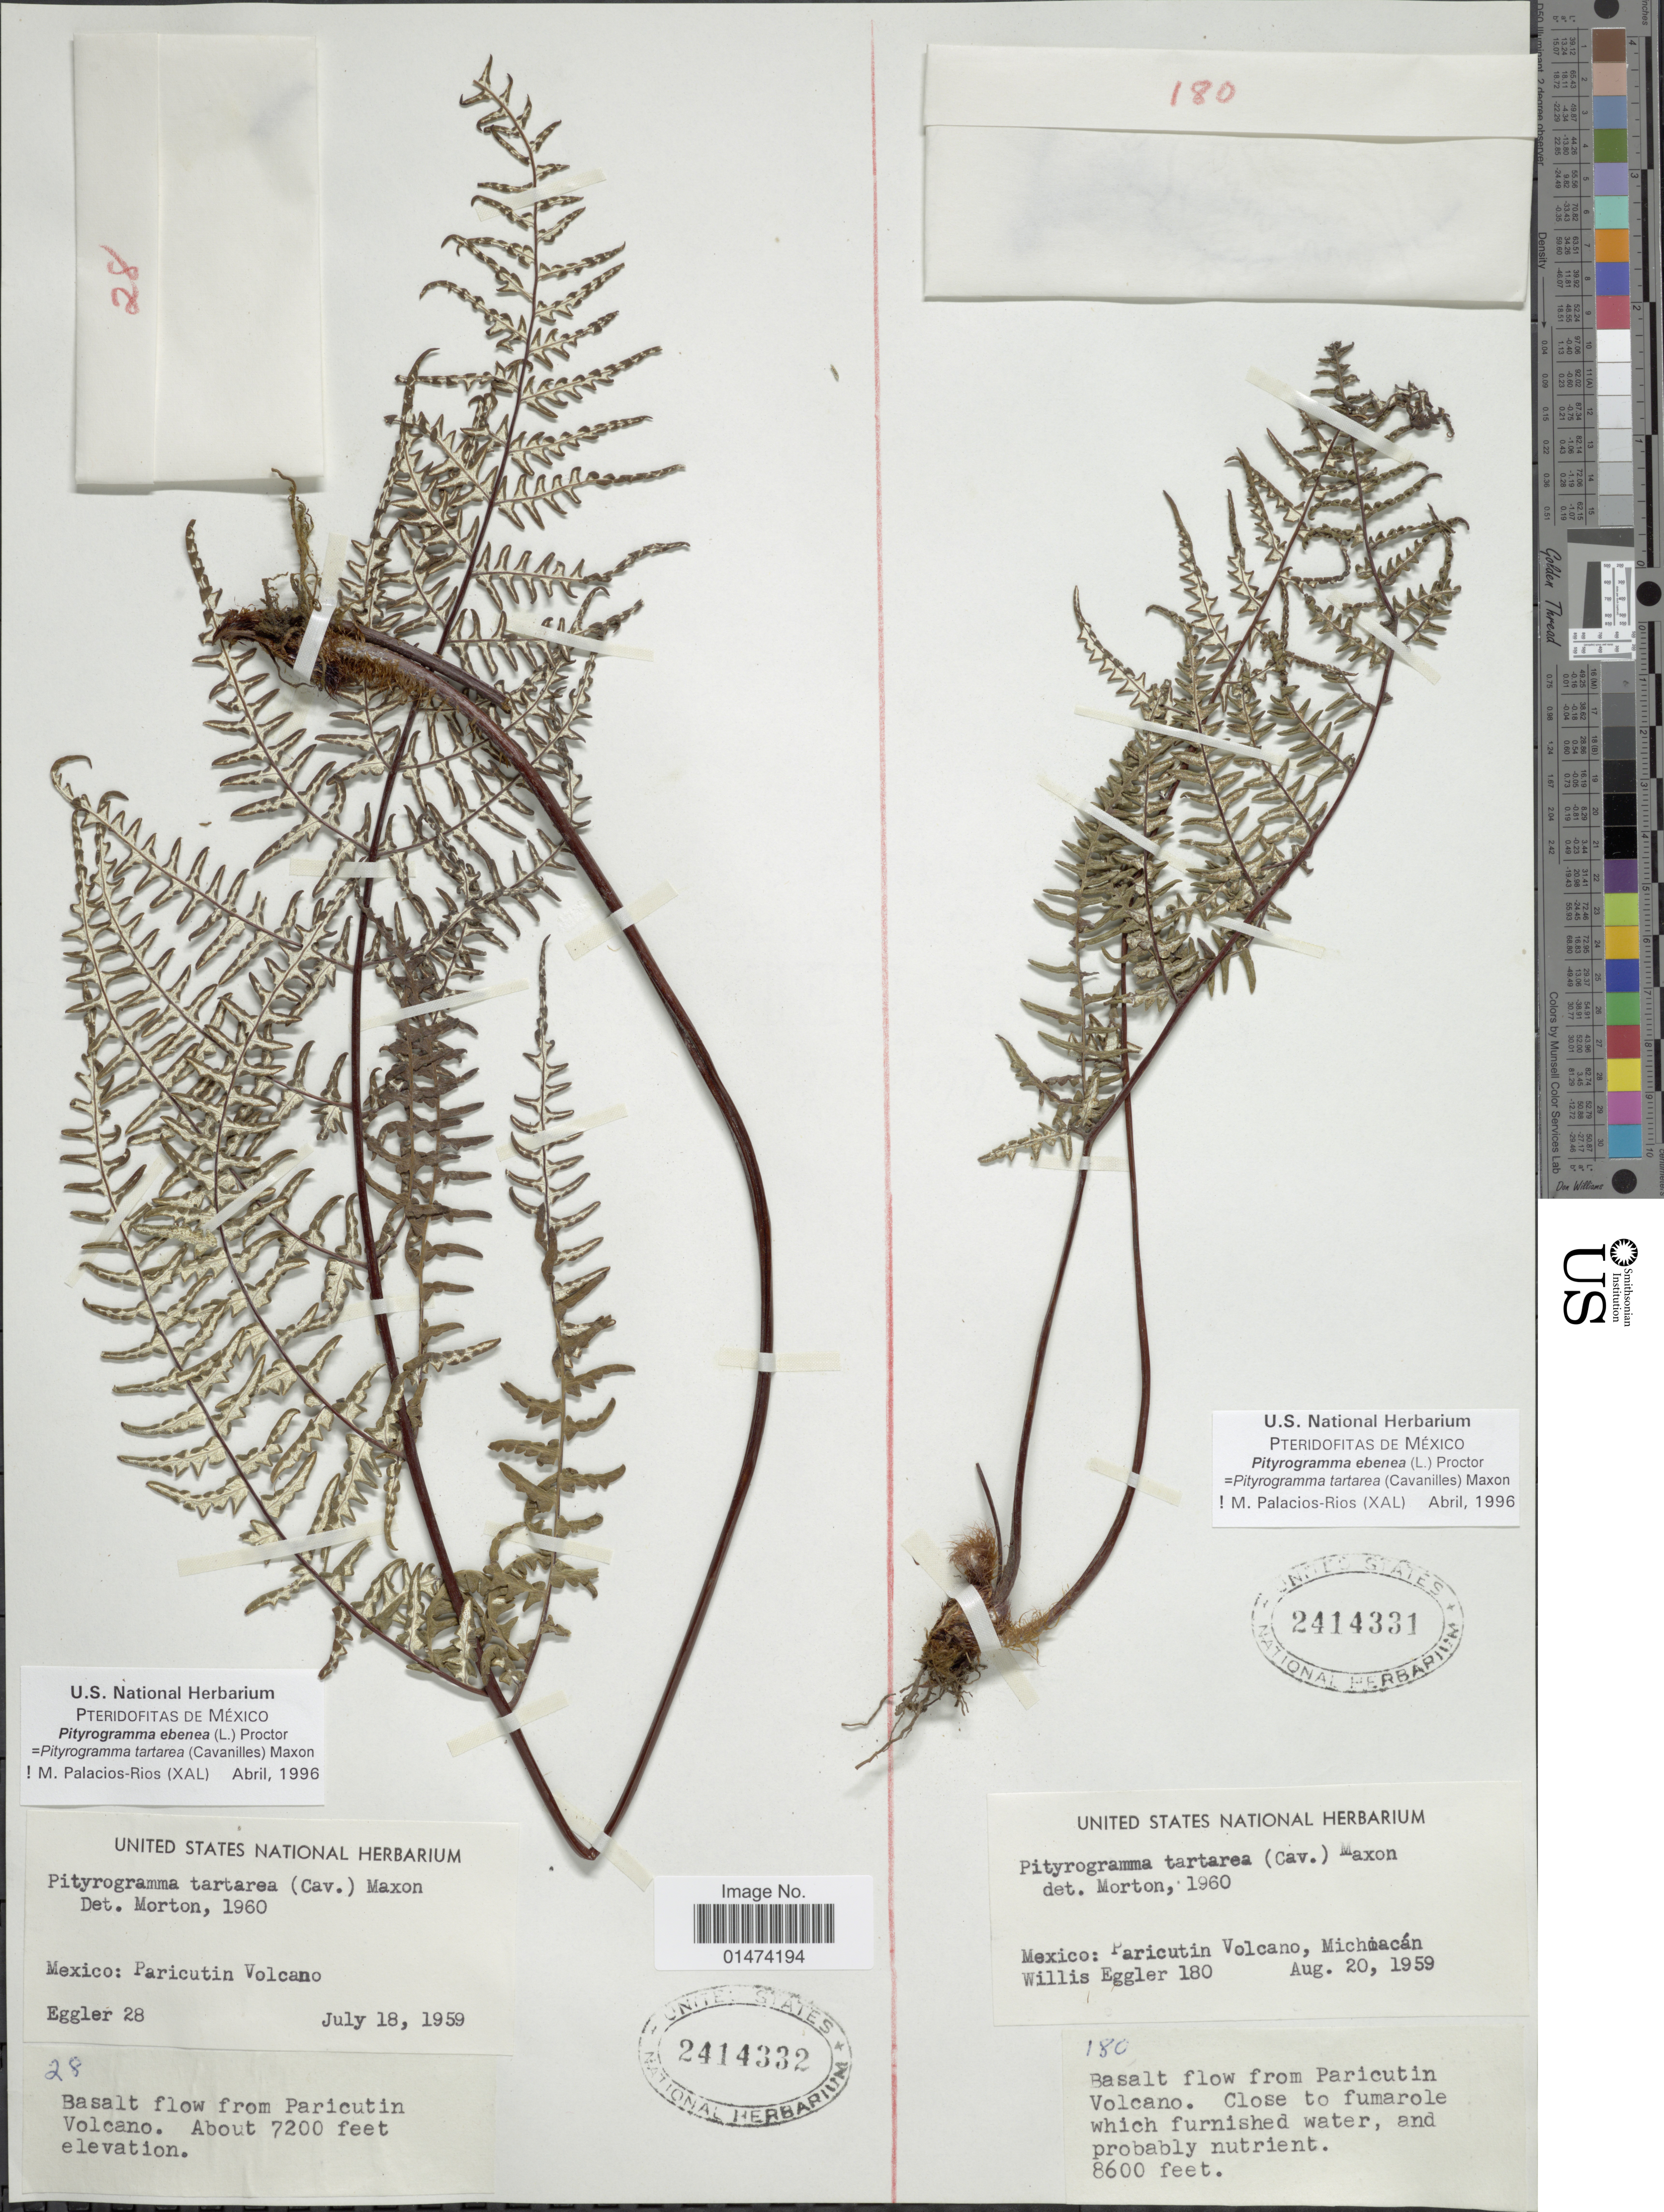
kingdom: Plantae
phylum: Tracheophyta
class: Polypodiopsida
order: Polypodiales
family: Pteridaceae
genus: Pityrogramma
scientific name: Pityrogramma tartarea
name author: (Cav.) Maxon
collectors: Eggler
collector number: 28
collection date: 1959-07-18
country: Mexico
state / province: Michoacán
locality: Paricutin Volcano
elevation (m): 2195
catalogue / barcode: US 2414332